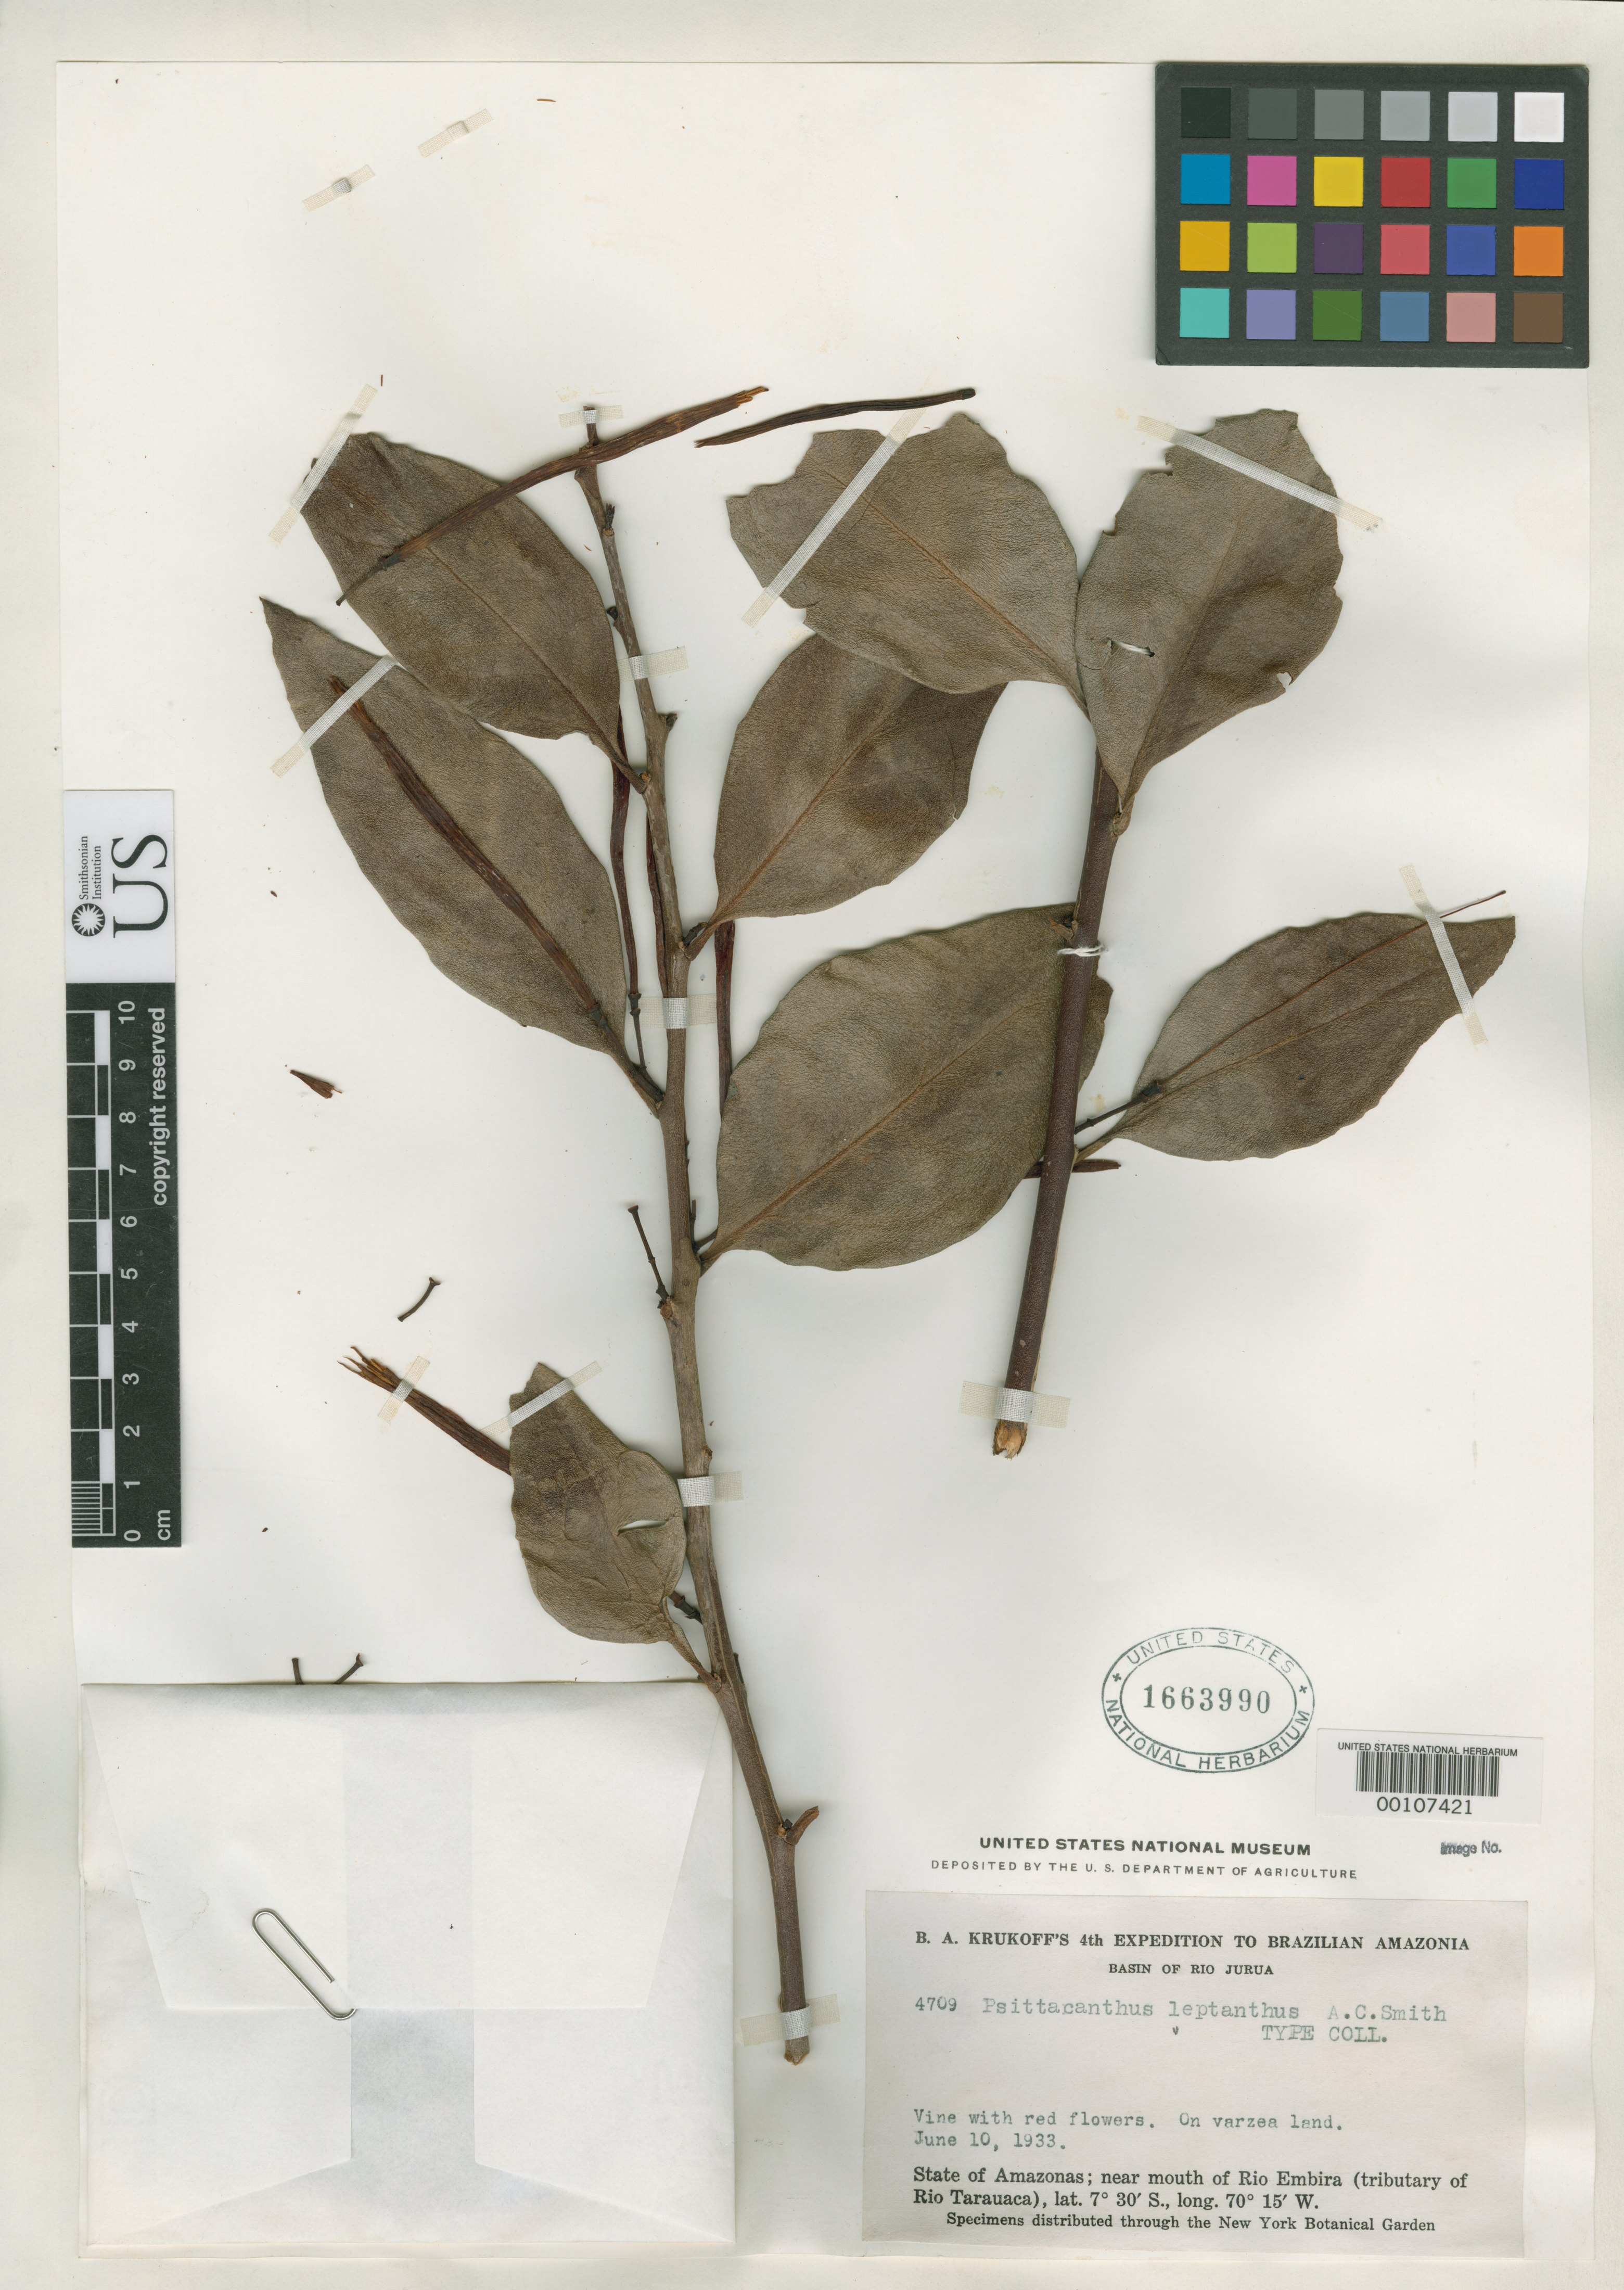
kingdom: Plantae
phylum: Tracheophyta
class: Magnoliopsida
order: Santalales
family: Loranthaceae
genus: Psittacanthus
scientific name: Psittacanthus leptanthus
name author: A.C. Sm.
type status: Isotype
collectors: B. A. Krukoff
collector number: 4709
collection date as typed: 10 Jun 1933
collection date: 1933-06-10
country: Brazil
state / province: Amazonas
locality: Near mouth of Rio Embira.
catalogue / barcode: US 1663990